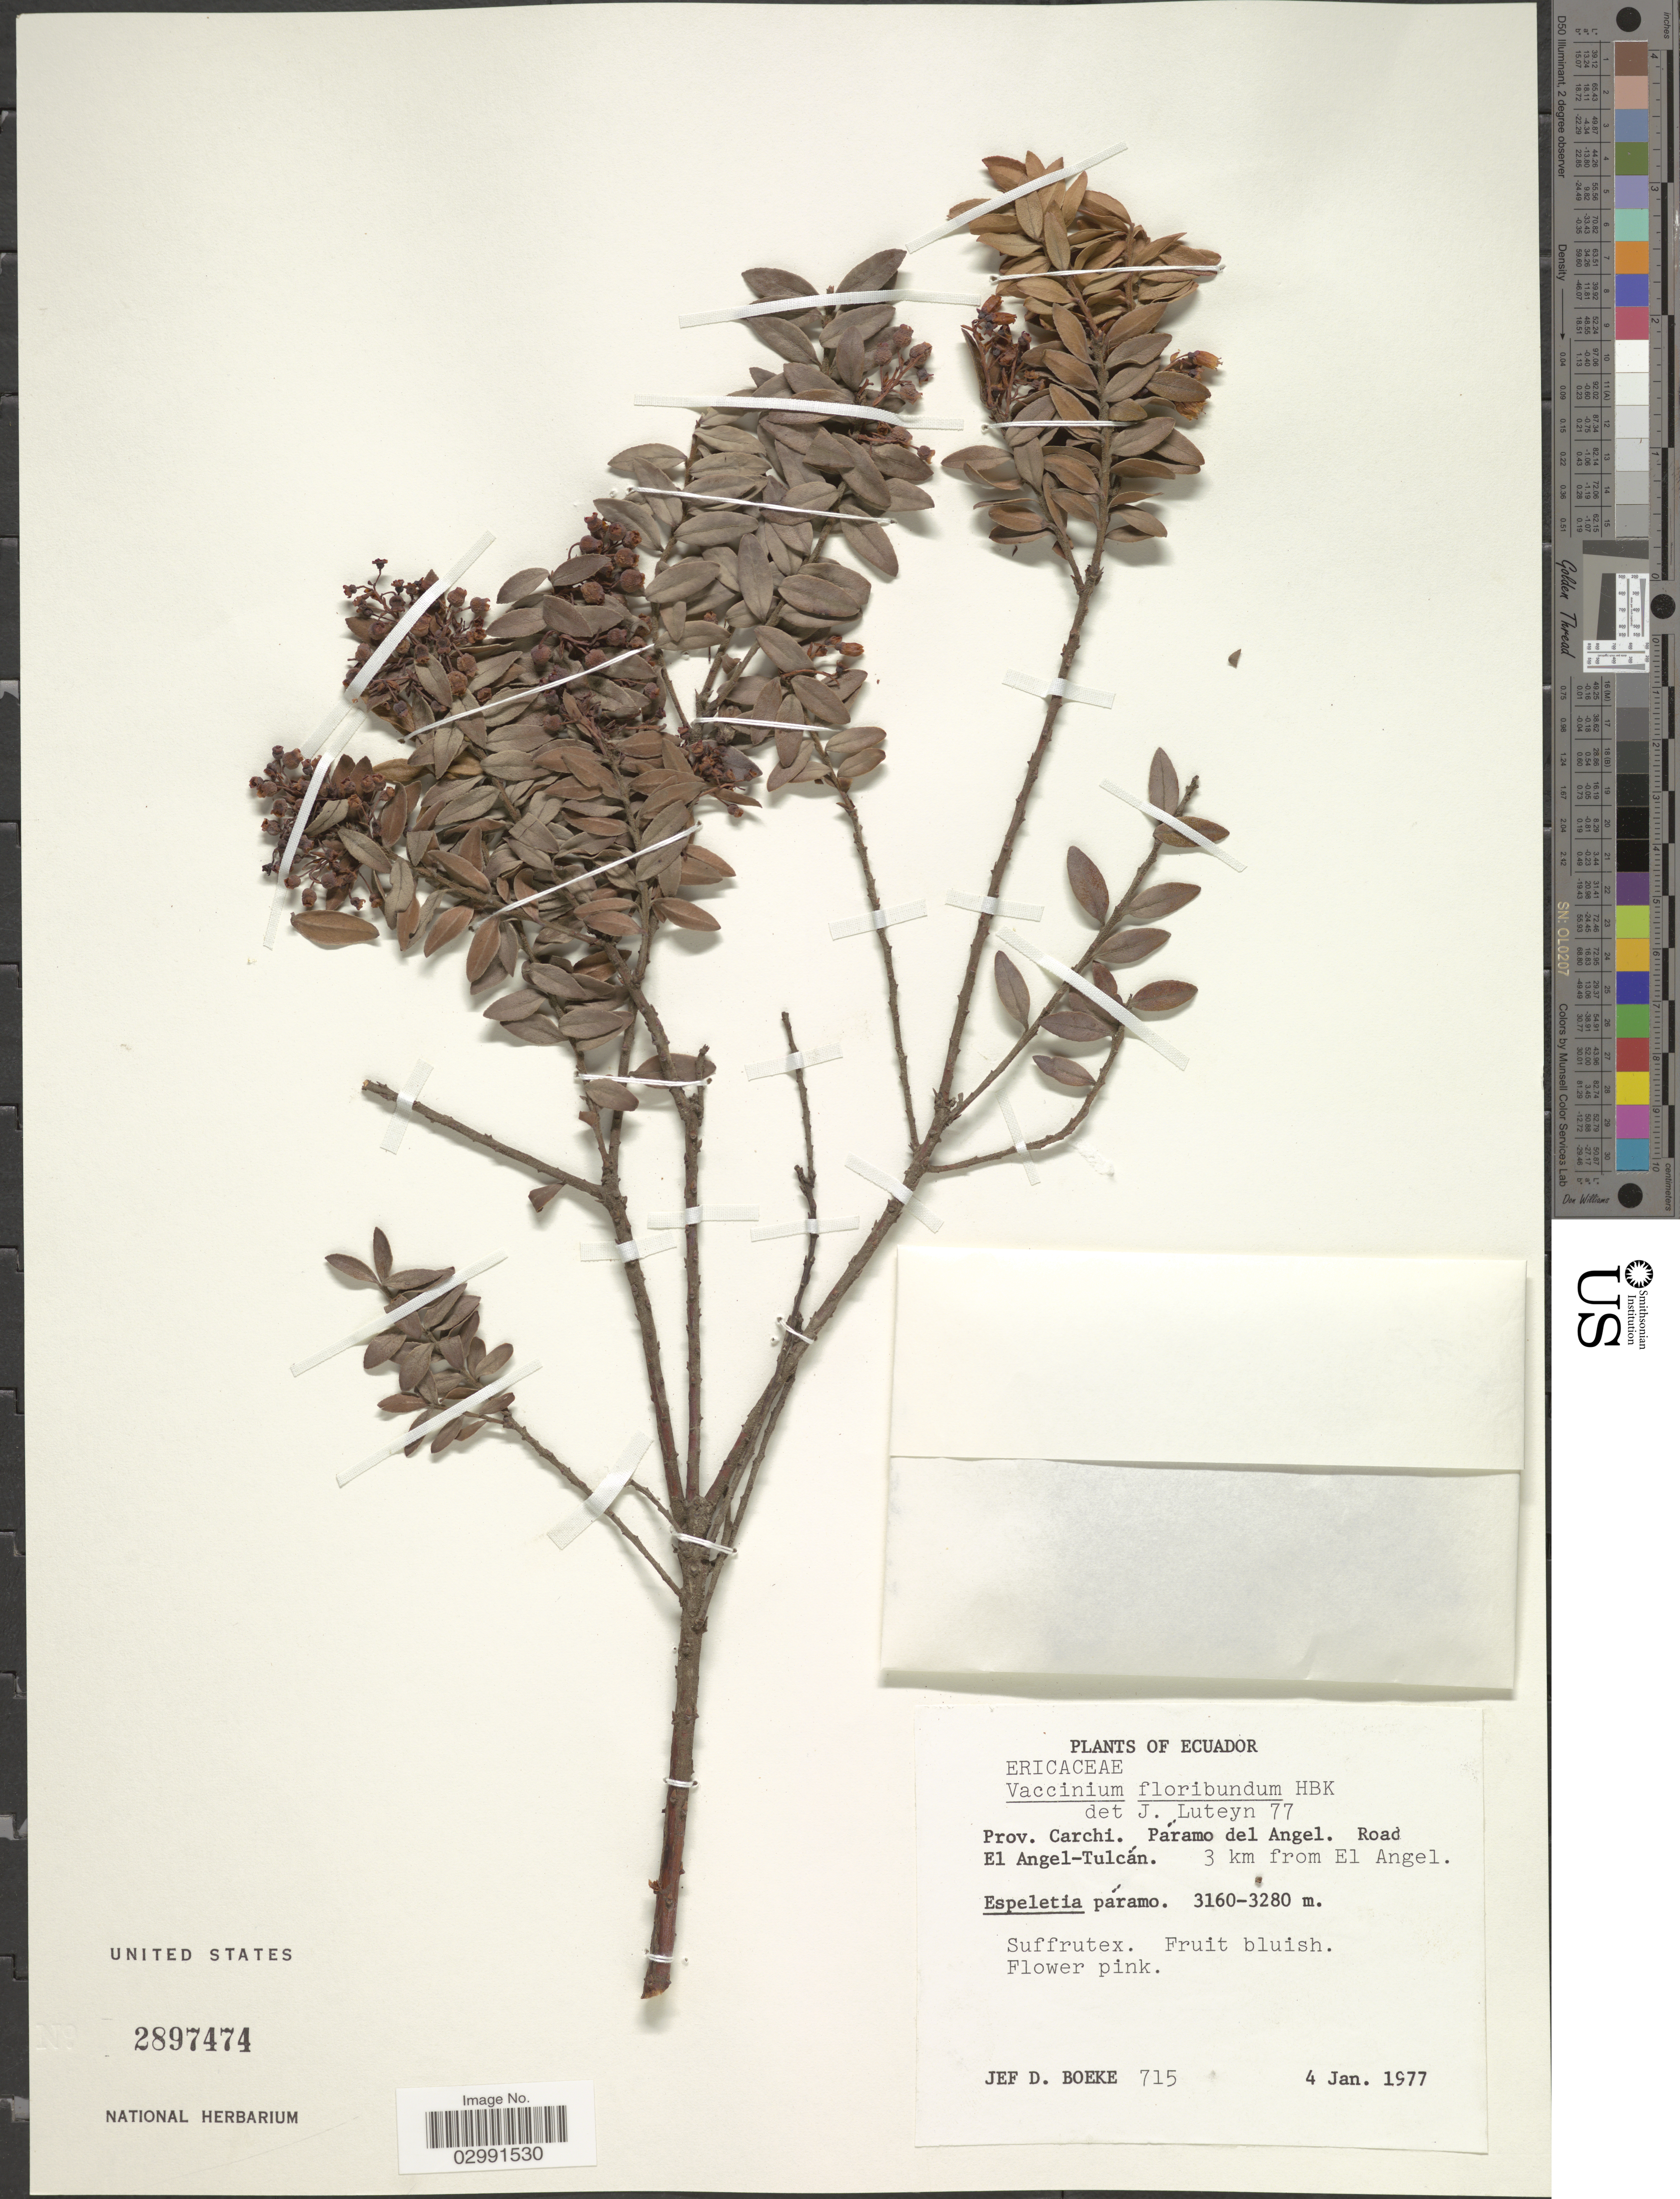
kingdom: Plantae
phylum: Tracheophyta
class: Magnoliopsida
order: Ericales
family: Ericaceae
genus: Vaccinium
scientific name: Vaccinium floribundum var. marginatum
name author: Kunth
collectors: J. Boeke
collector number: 715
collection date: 1977-01-04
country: Ecuador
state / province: Carchi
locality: Páramo del Angel. Road El Angel-Tulcán. 3 km from El Angel.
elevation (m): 3160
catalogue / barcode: US 2897474